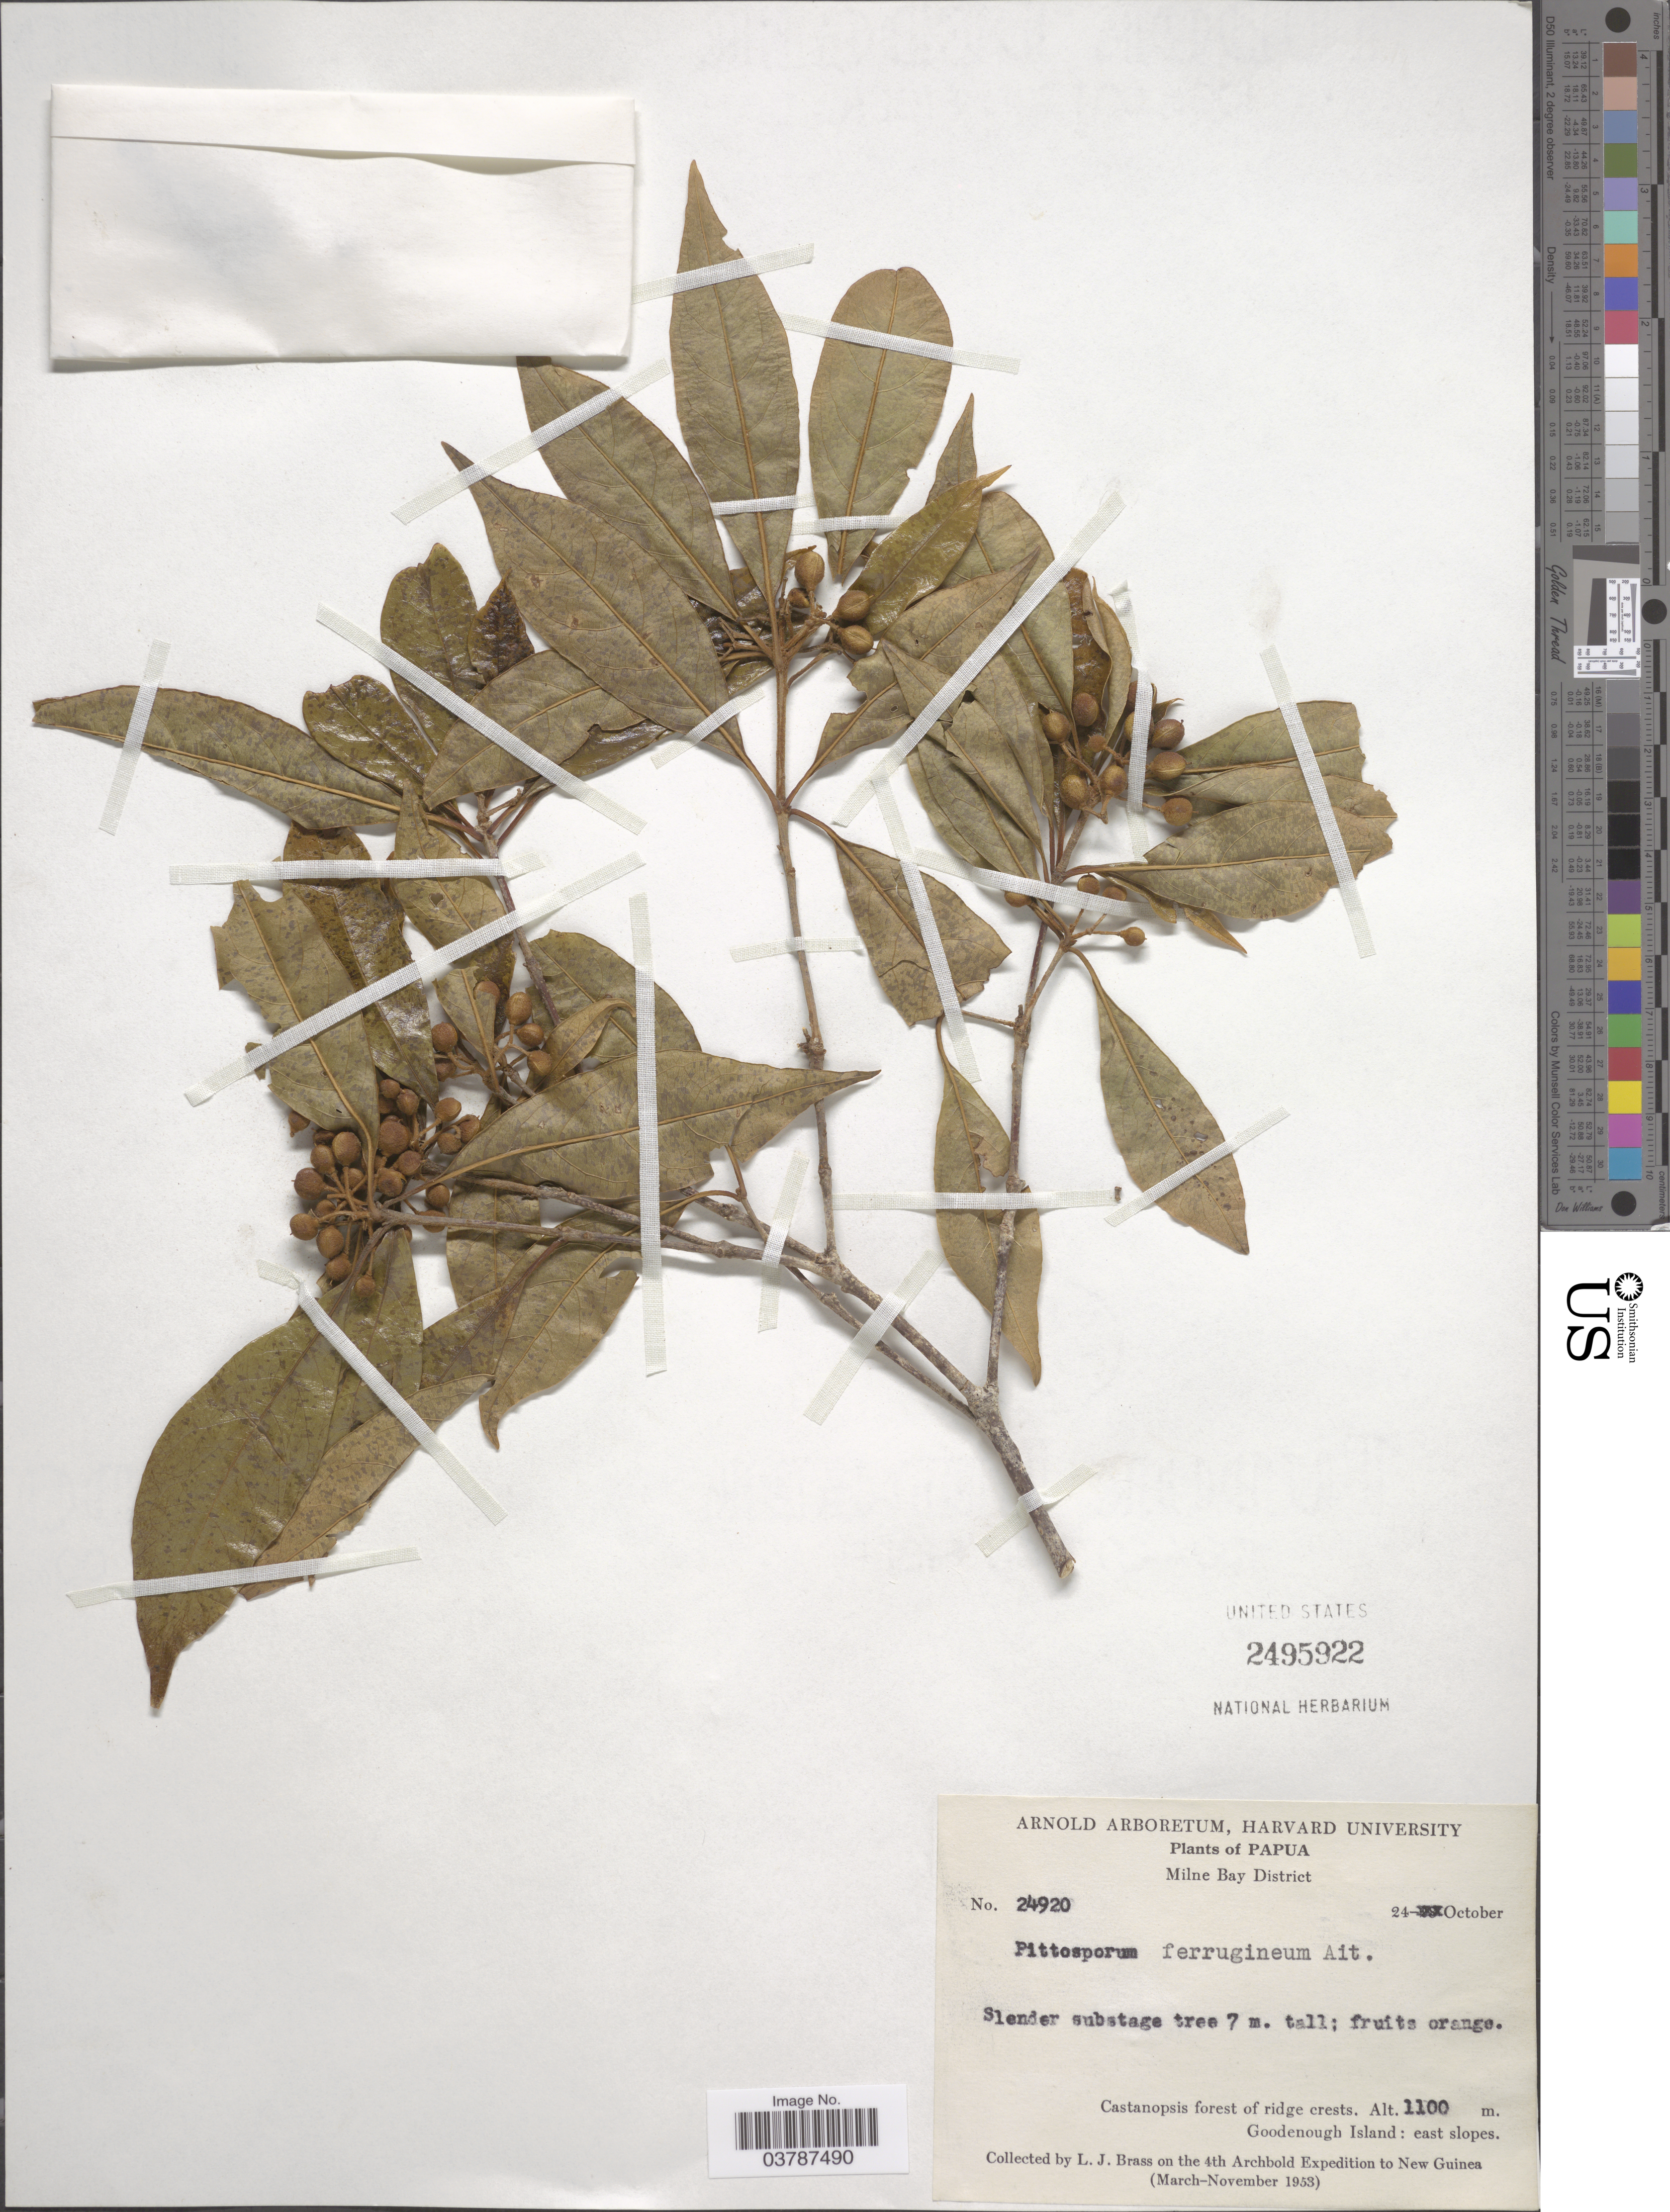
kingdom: Plantae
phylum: Tracheophyta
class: Magnoliopsida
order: Apiales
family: Pittosporaceae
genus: Pittosporum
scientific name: Pittosporum ferrugineum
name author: Dryand. ex Aiton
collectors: L. J. Brass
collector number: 24920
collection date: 1953-10-24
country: Papua New Guinea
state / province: Milne Bay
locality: Papua. Milne Bay District. Goodenough Island: east slopes. New Guinea.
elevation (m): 1100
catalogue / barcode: US 2495922